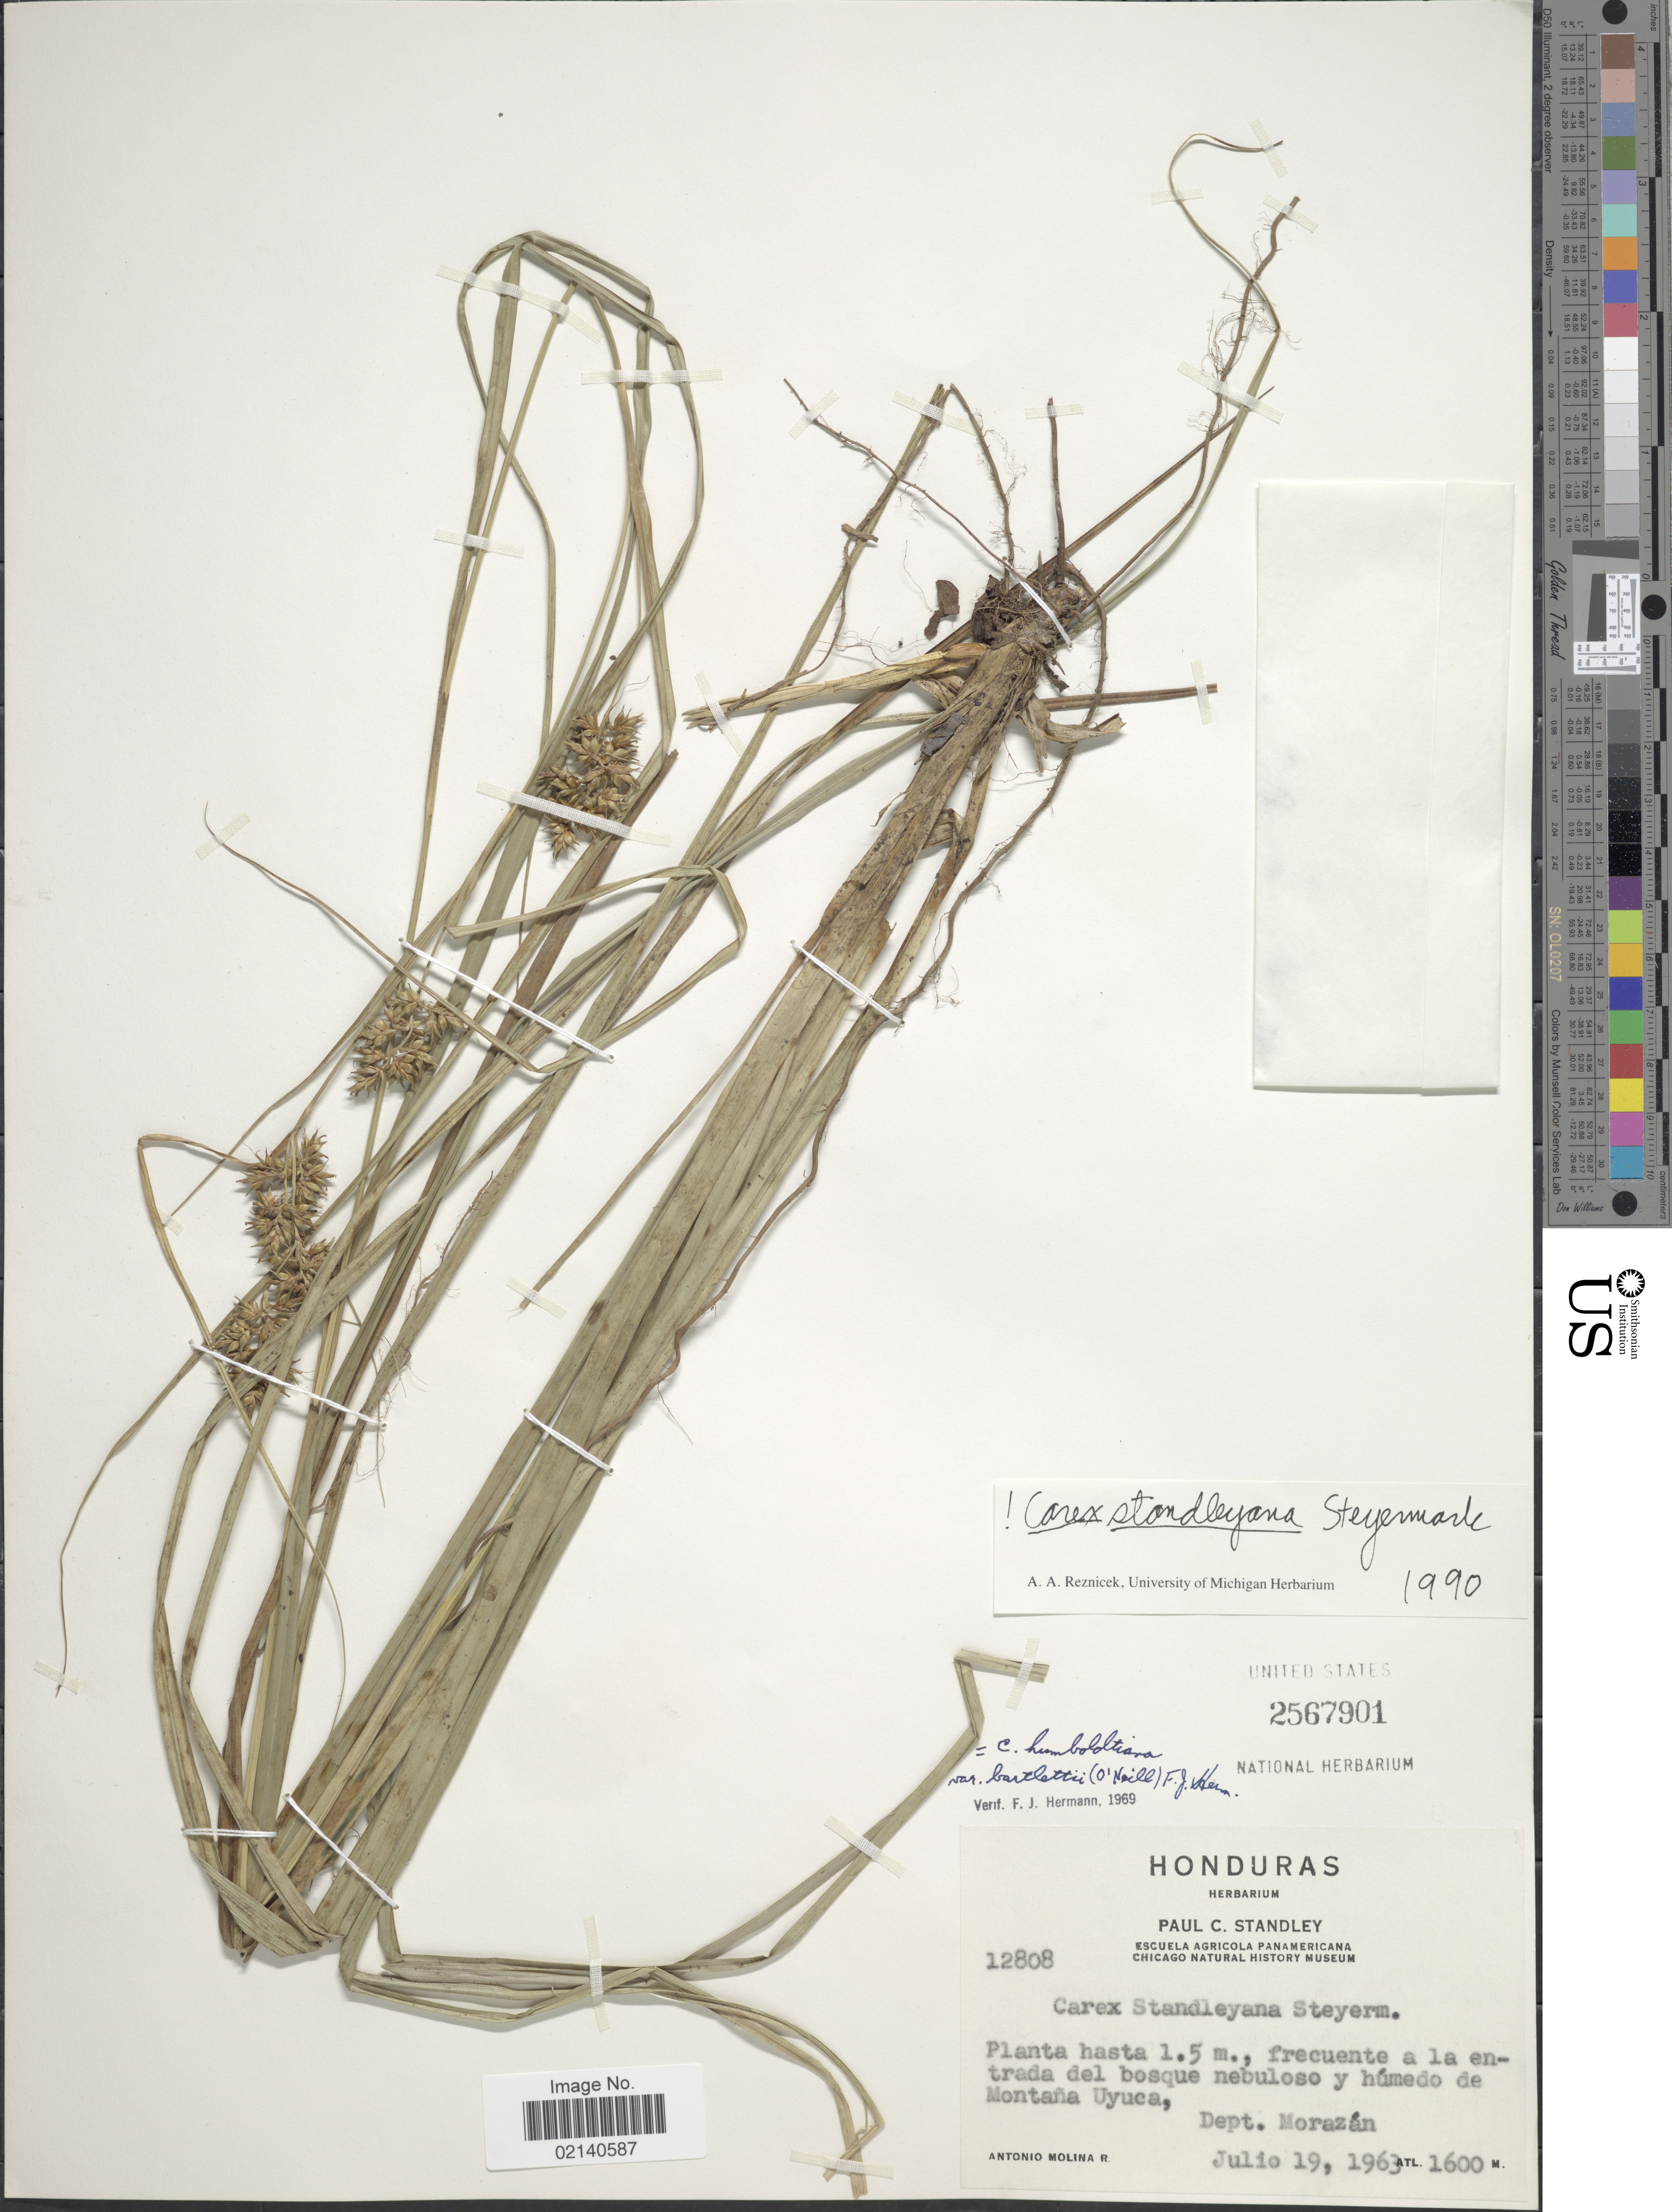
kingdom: Plantae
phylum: Tracheophyta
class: Liliopsida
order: Poales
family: Cyperaceae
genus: Carex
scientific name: Carex standleyana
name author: Steyerm.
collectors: A. Molina R.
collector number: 12808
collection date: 1963-07-19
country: Honduras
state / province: Fco. Morazán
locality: Frecuente a la entrada del bosque nebuloso y humedo de Montana Uyuca. Dept. Morazan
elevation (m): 1600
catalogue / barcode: US 2567901